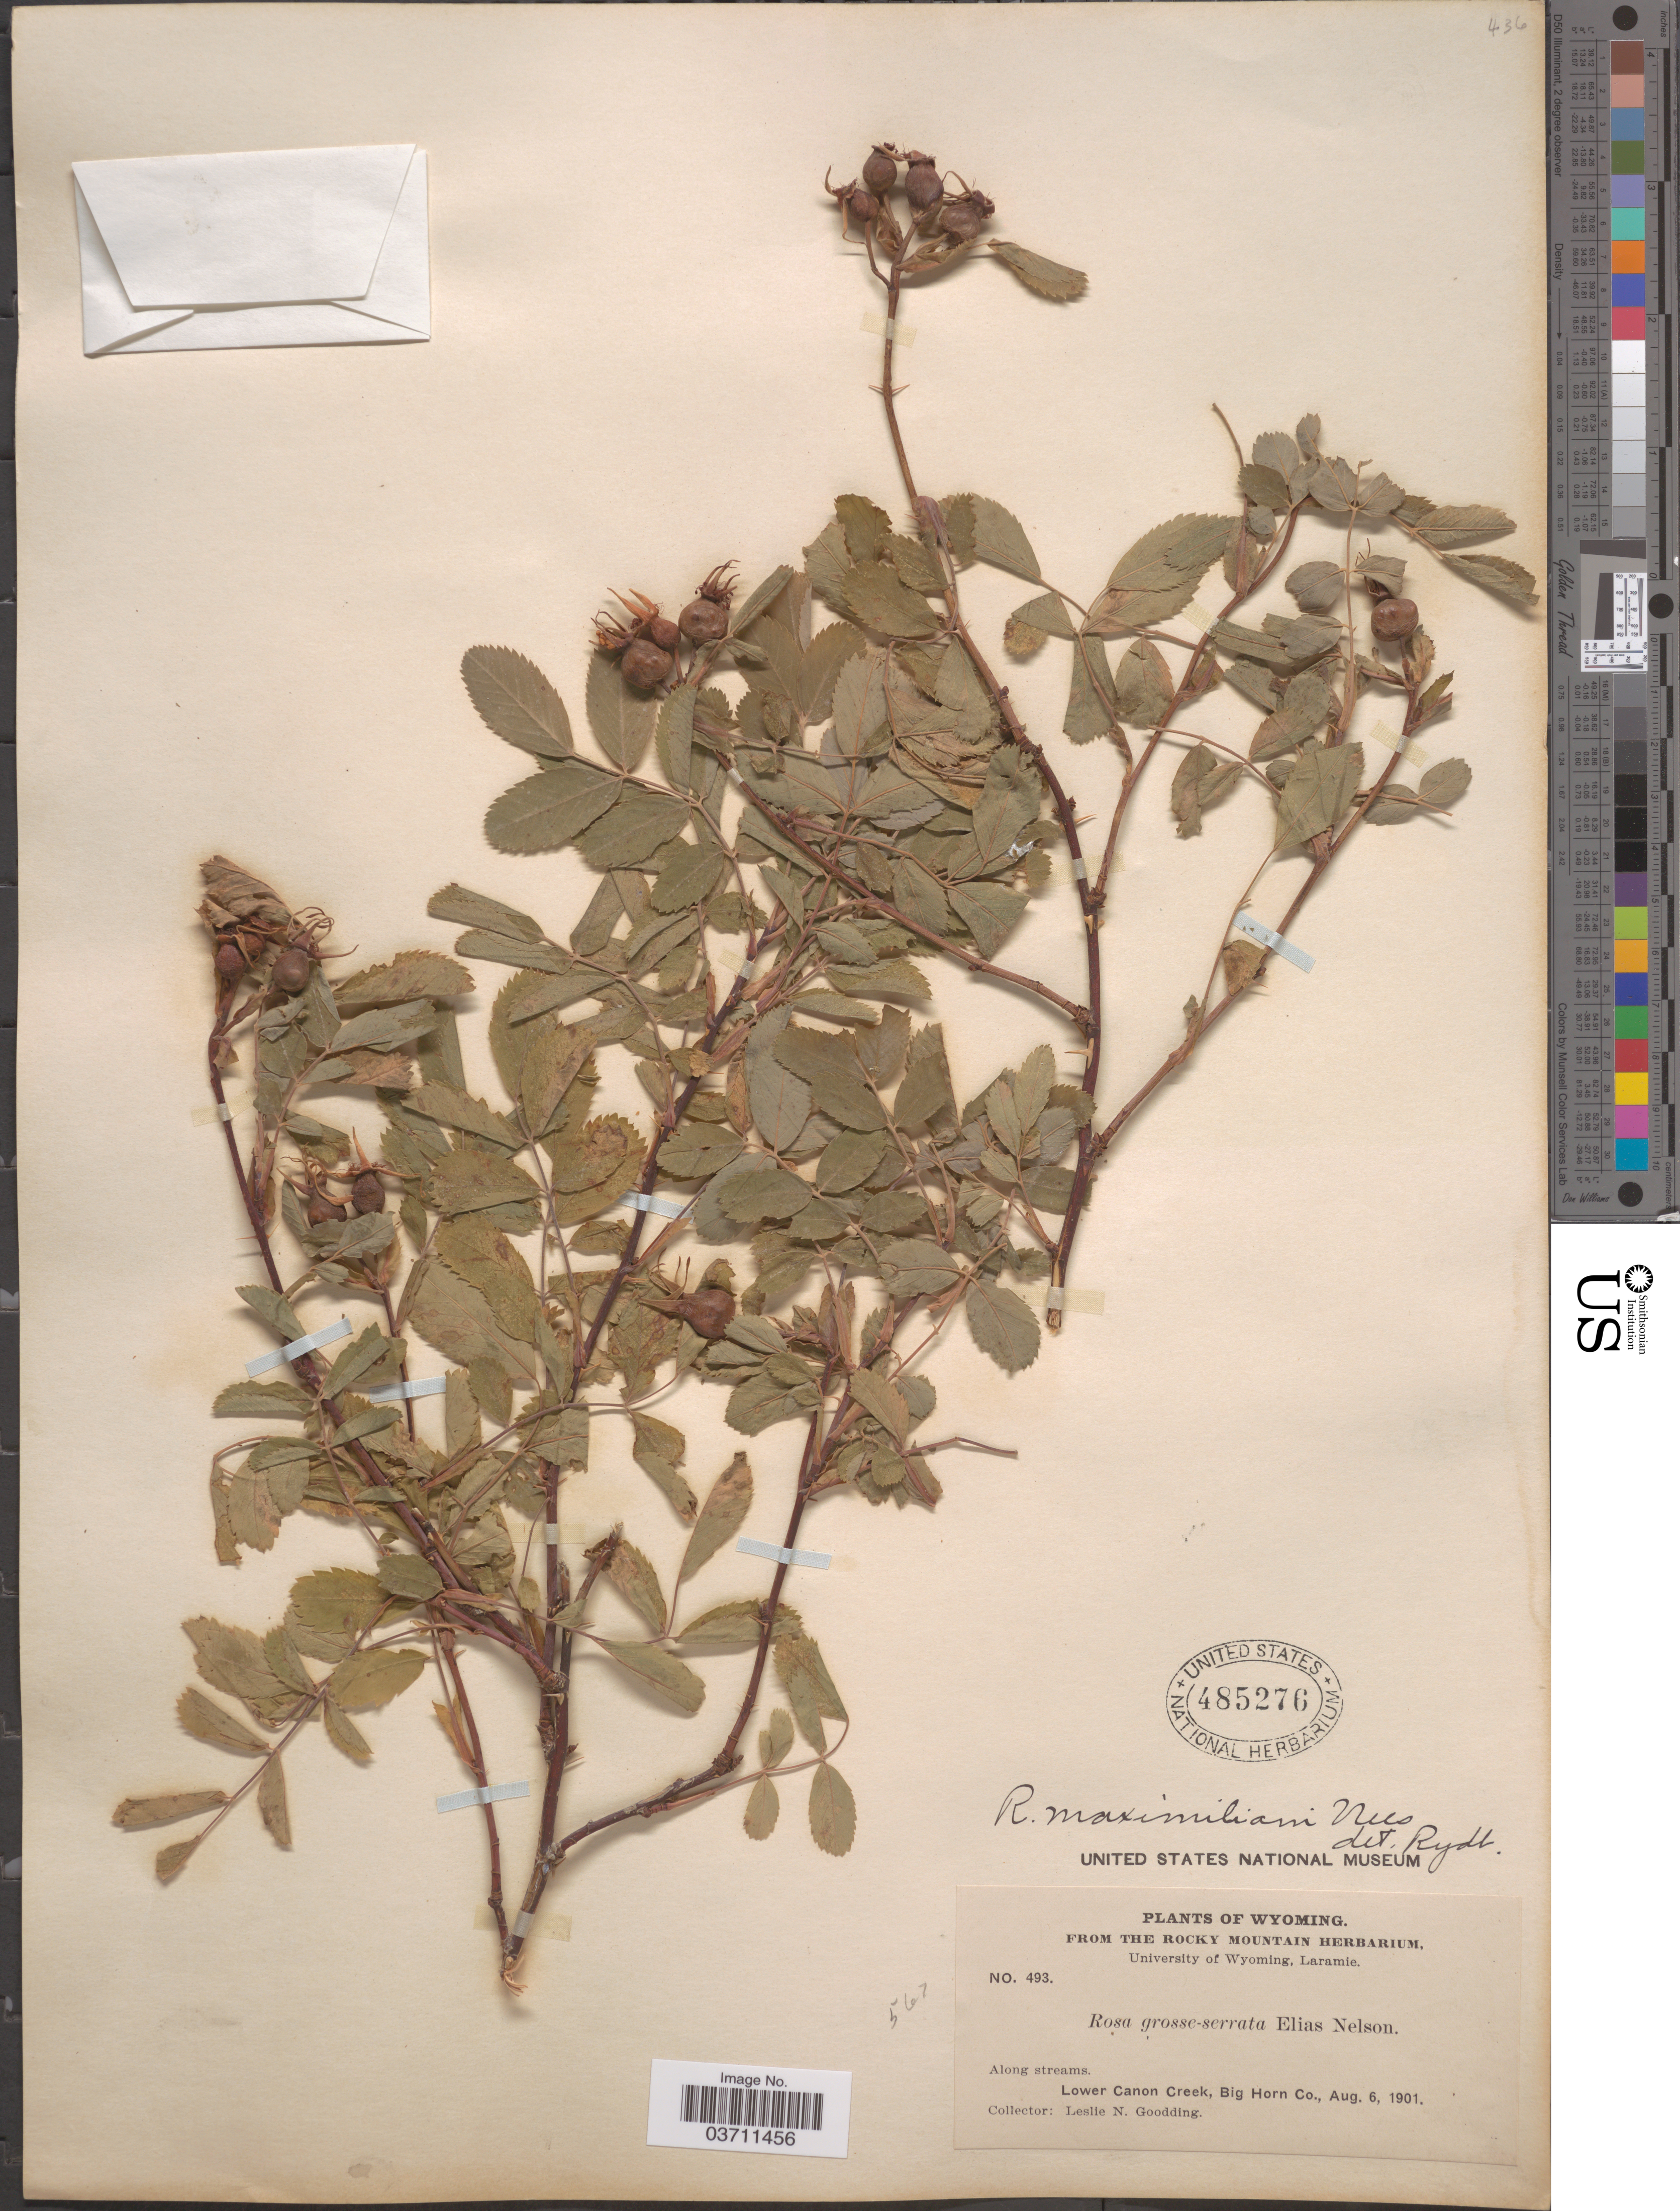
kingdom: Plantae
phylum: Tracheophyta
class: Magnoliopsida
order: Rosales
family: Rosaceae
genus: Rosa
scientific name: Rosa maximiliani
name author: Nees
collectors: L. N. Goodding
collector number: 493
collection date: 1901-08-06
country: United States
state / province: Wyoming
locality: Lower Canon Creek, Big Horn Co.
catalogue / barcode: US 485276